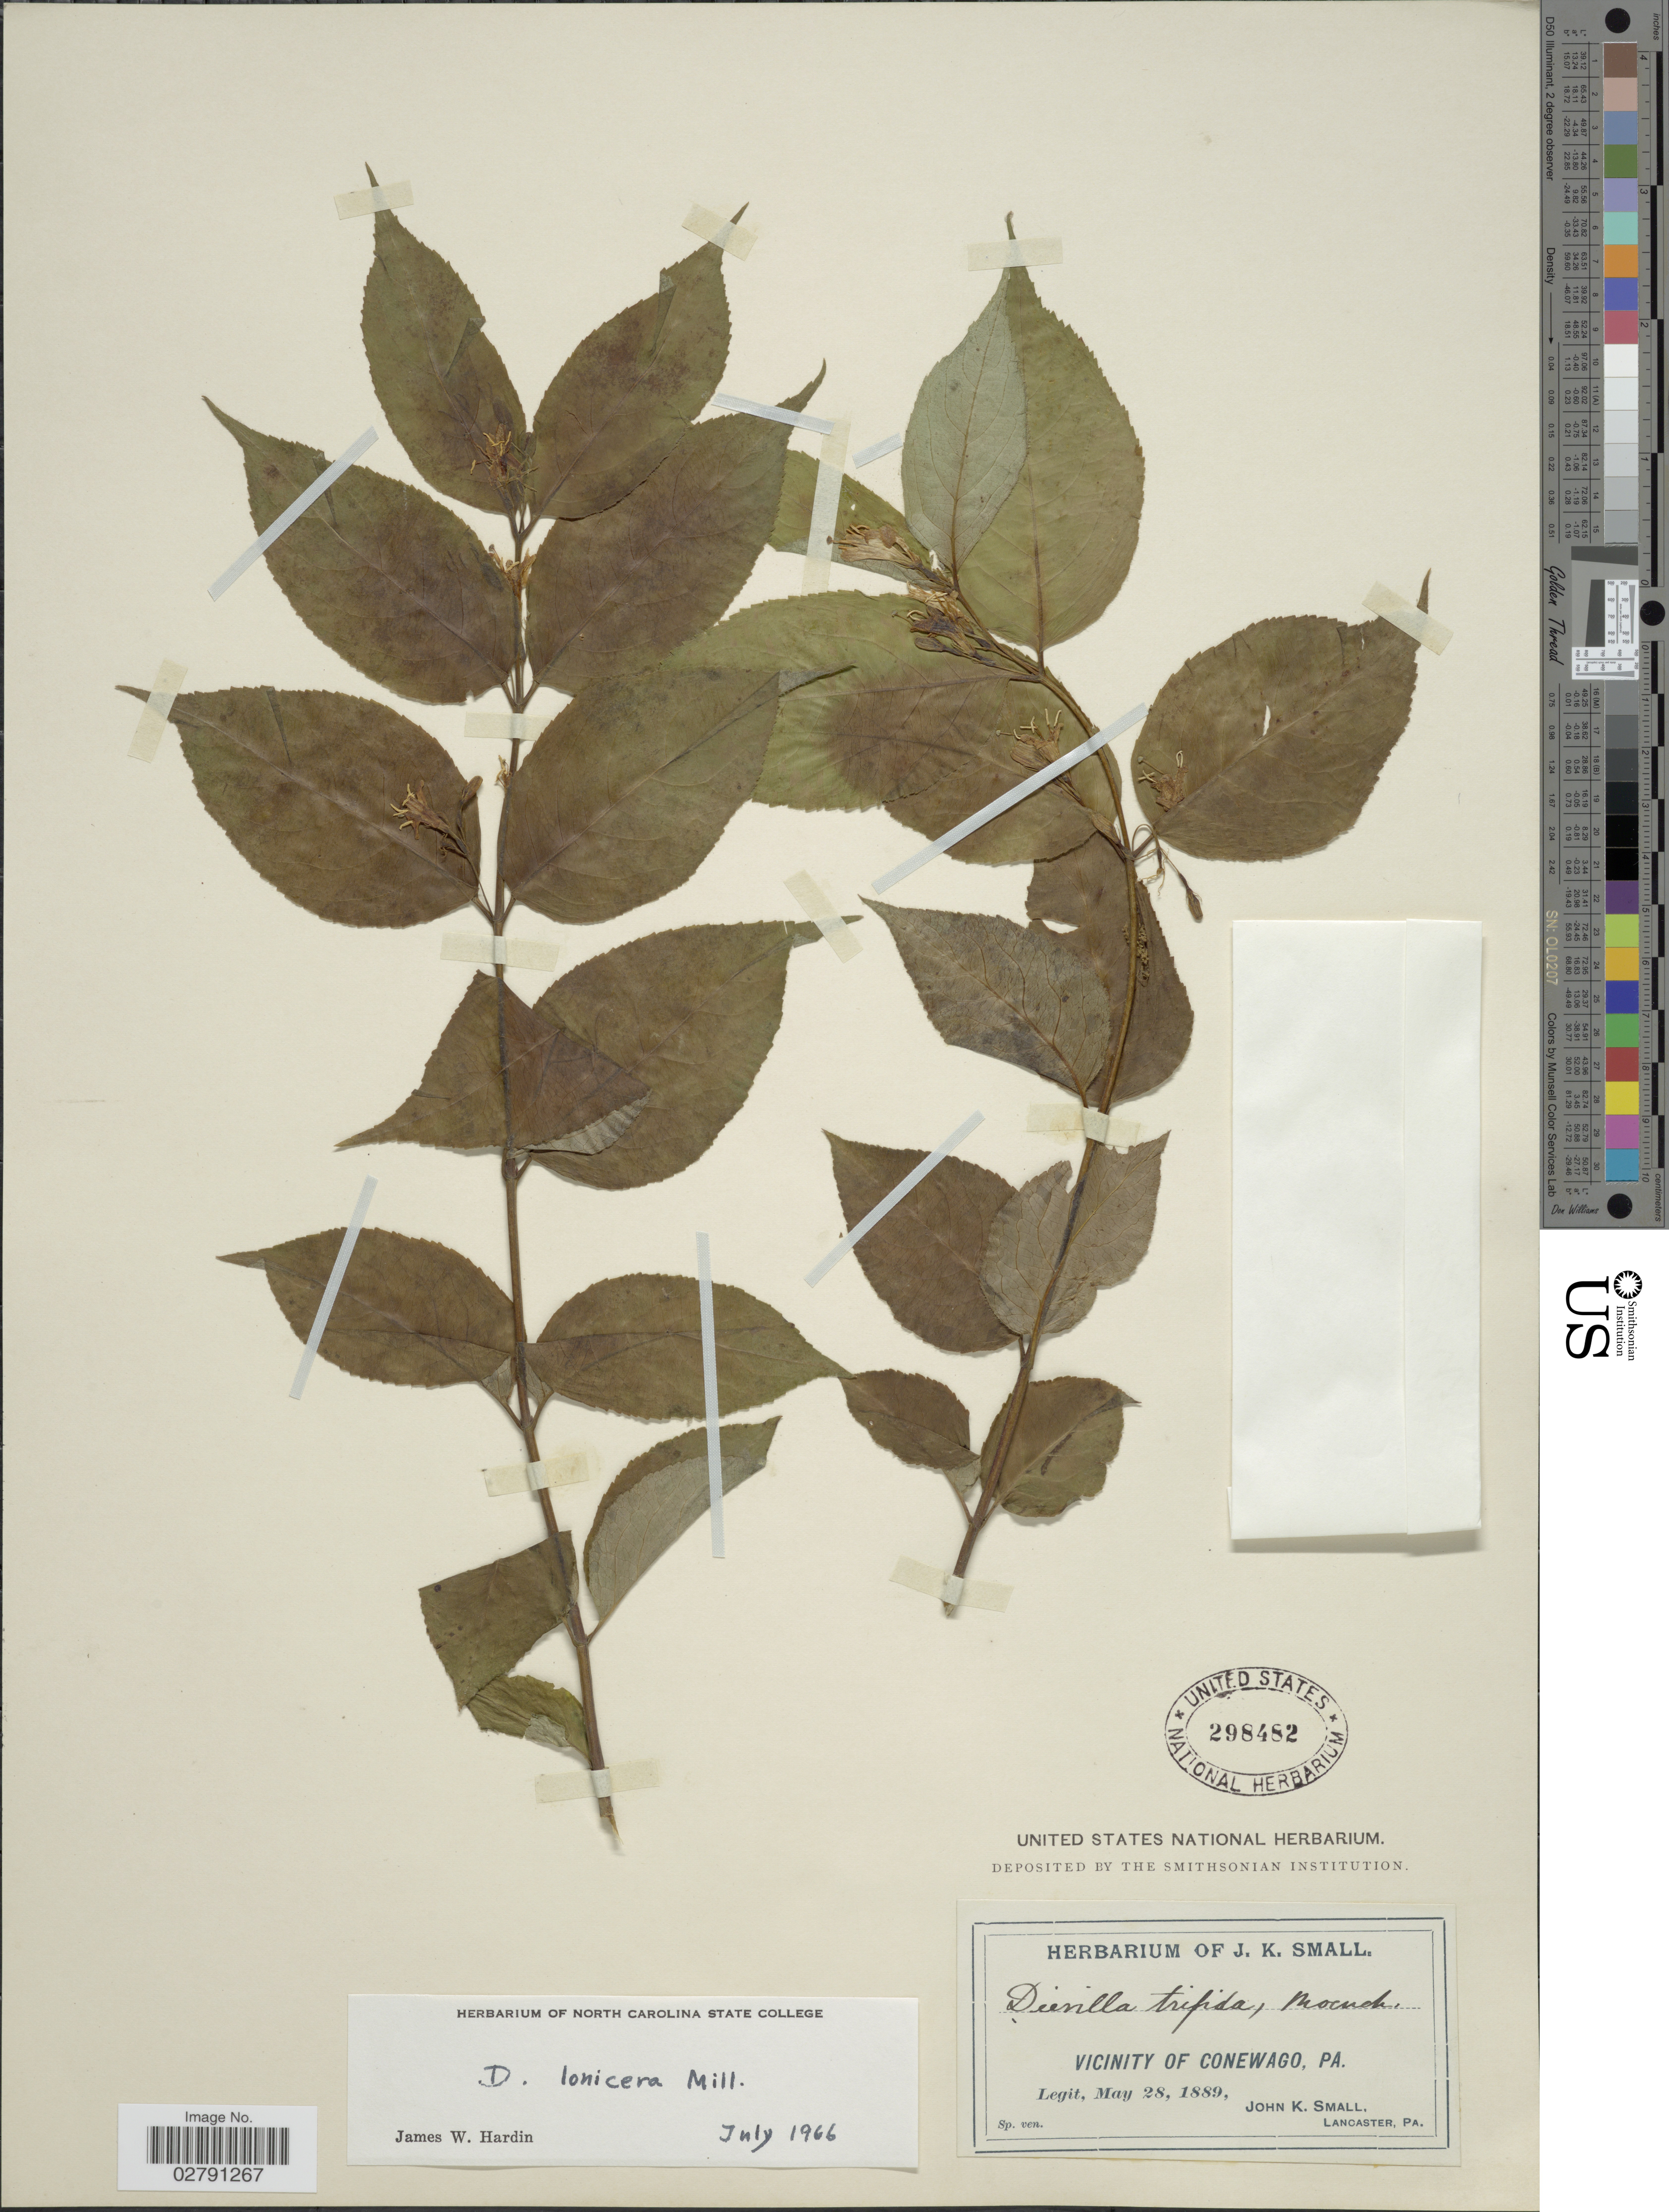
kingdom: Plantae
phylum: Tracheophyta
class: Magnoliopsida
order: Dipsacales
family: Caprifoliaceae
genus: Diervilla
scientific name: Diervilla lonicera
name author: Mill.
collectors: J. K. Small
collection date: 1889-05-28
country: United States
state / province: Pennsylvania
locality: Vicinity of Conewago.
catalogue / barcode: US 298482